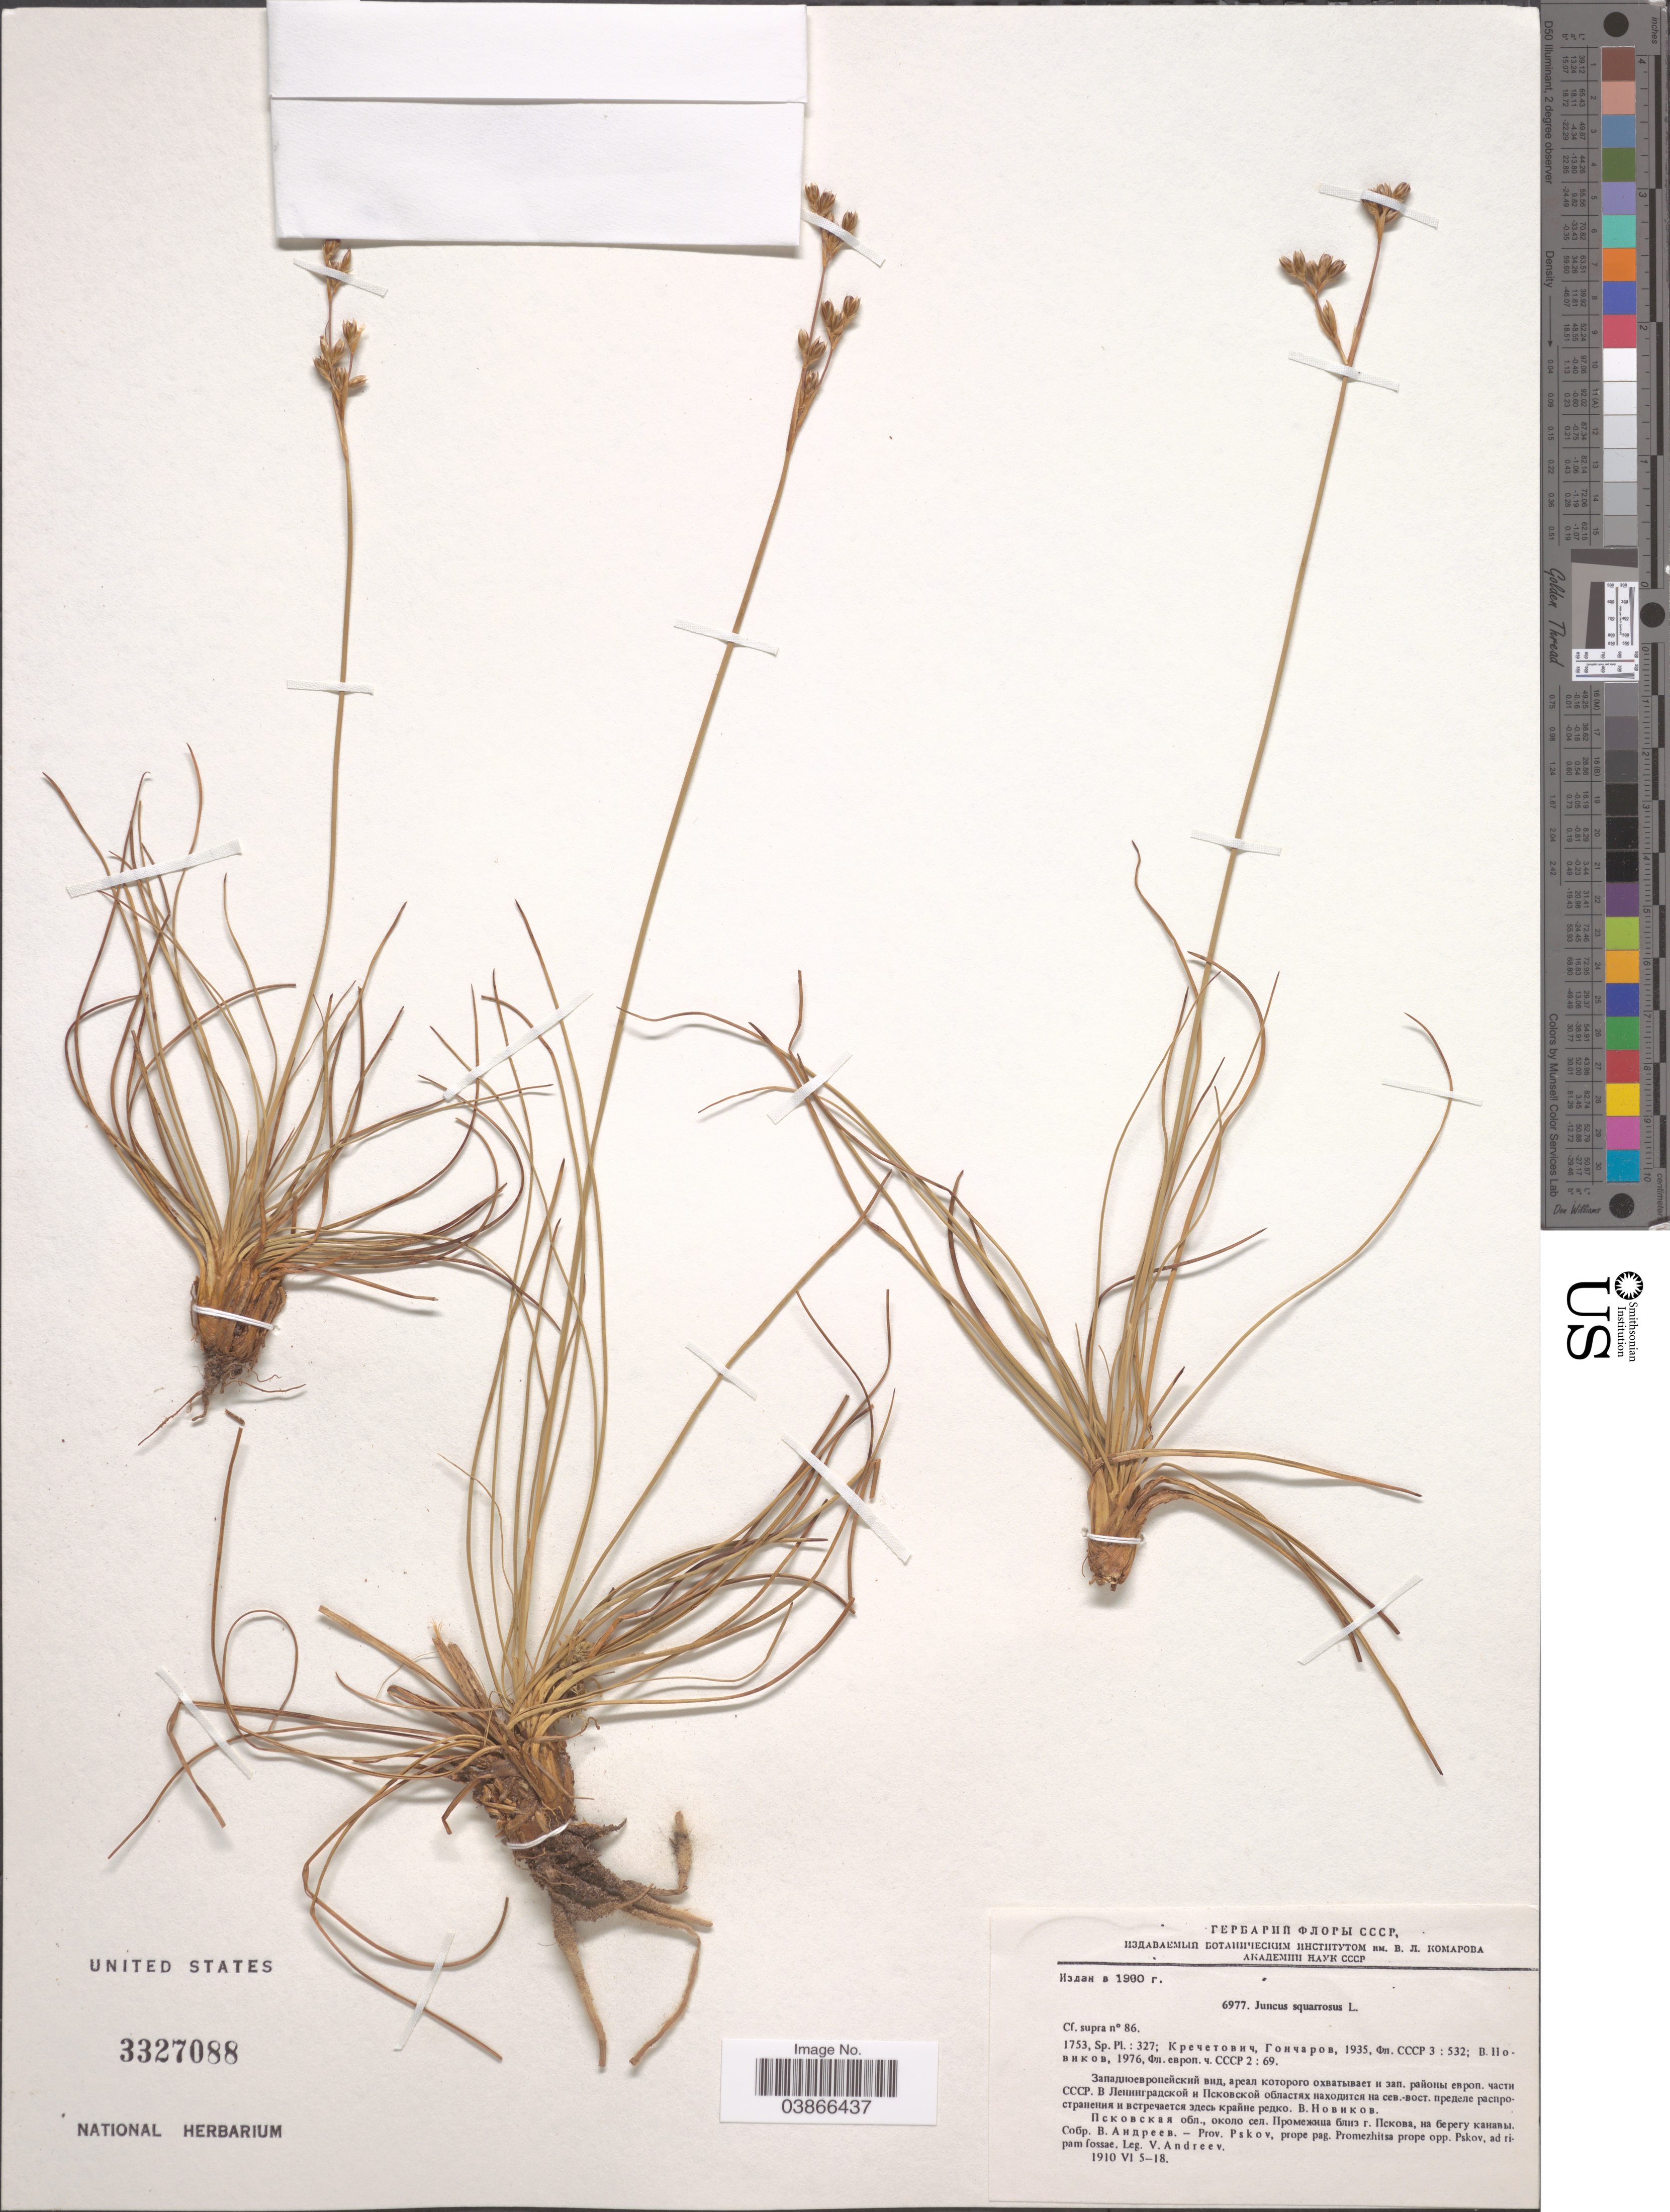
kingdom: Plantae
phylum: Tracheophyta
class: Liliopsida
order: Poales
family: Juncaceae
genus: Juncus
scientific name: Juncus squarrosus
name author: L.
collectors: V. Andreev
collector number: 6977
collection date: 1910-06-05/1910-06-18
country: Russian Federation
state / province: Pskov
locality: Prope pag. Promezhitsa prope opp. Pskov.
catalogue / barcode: US 3327088